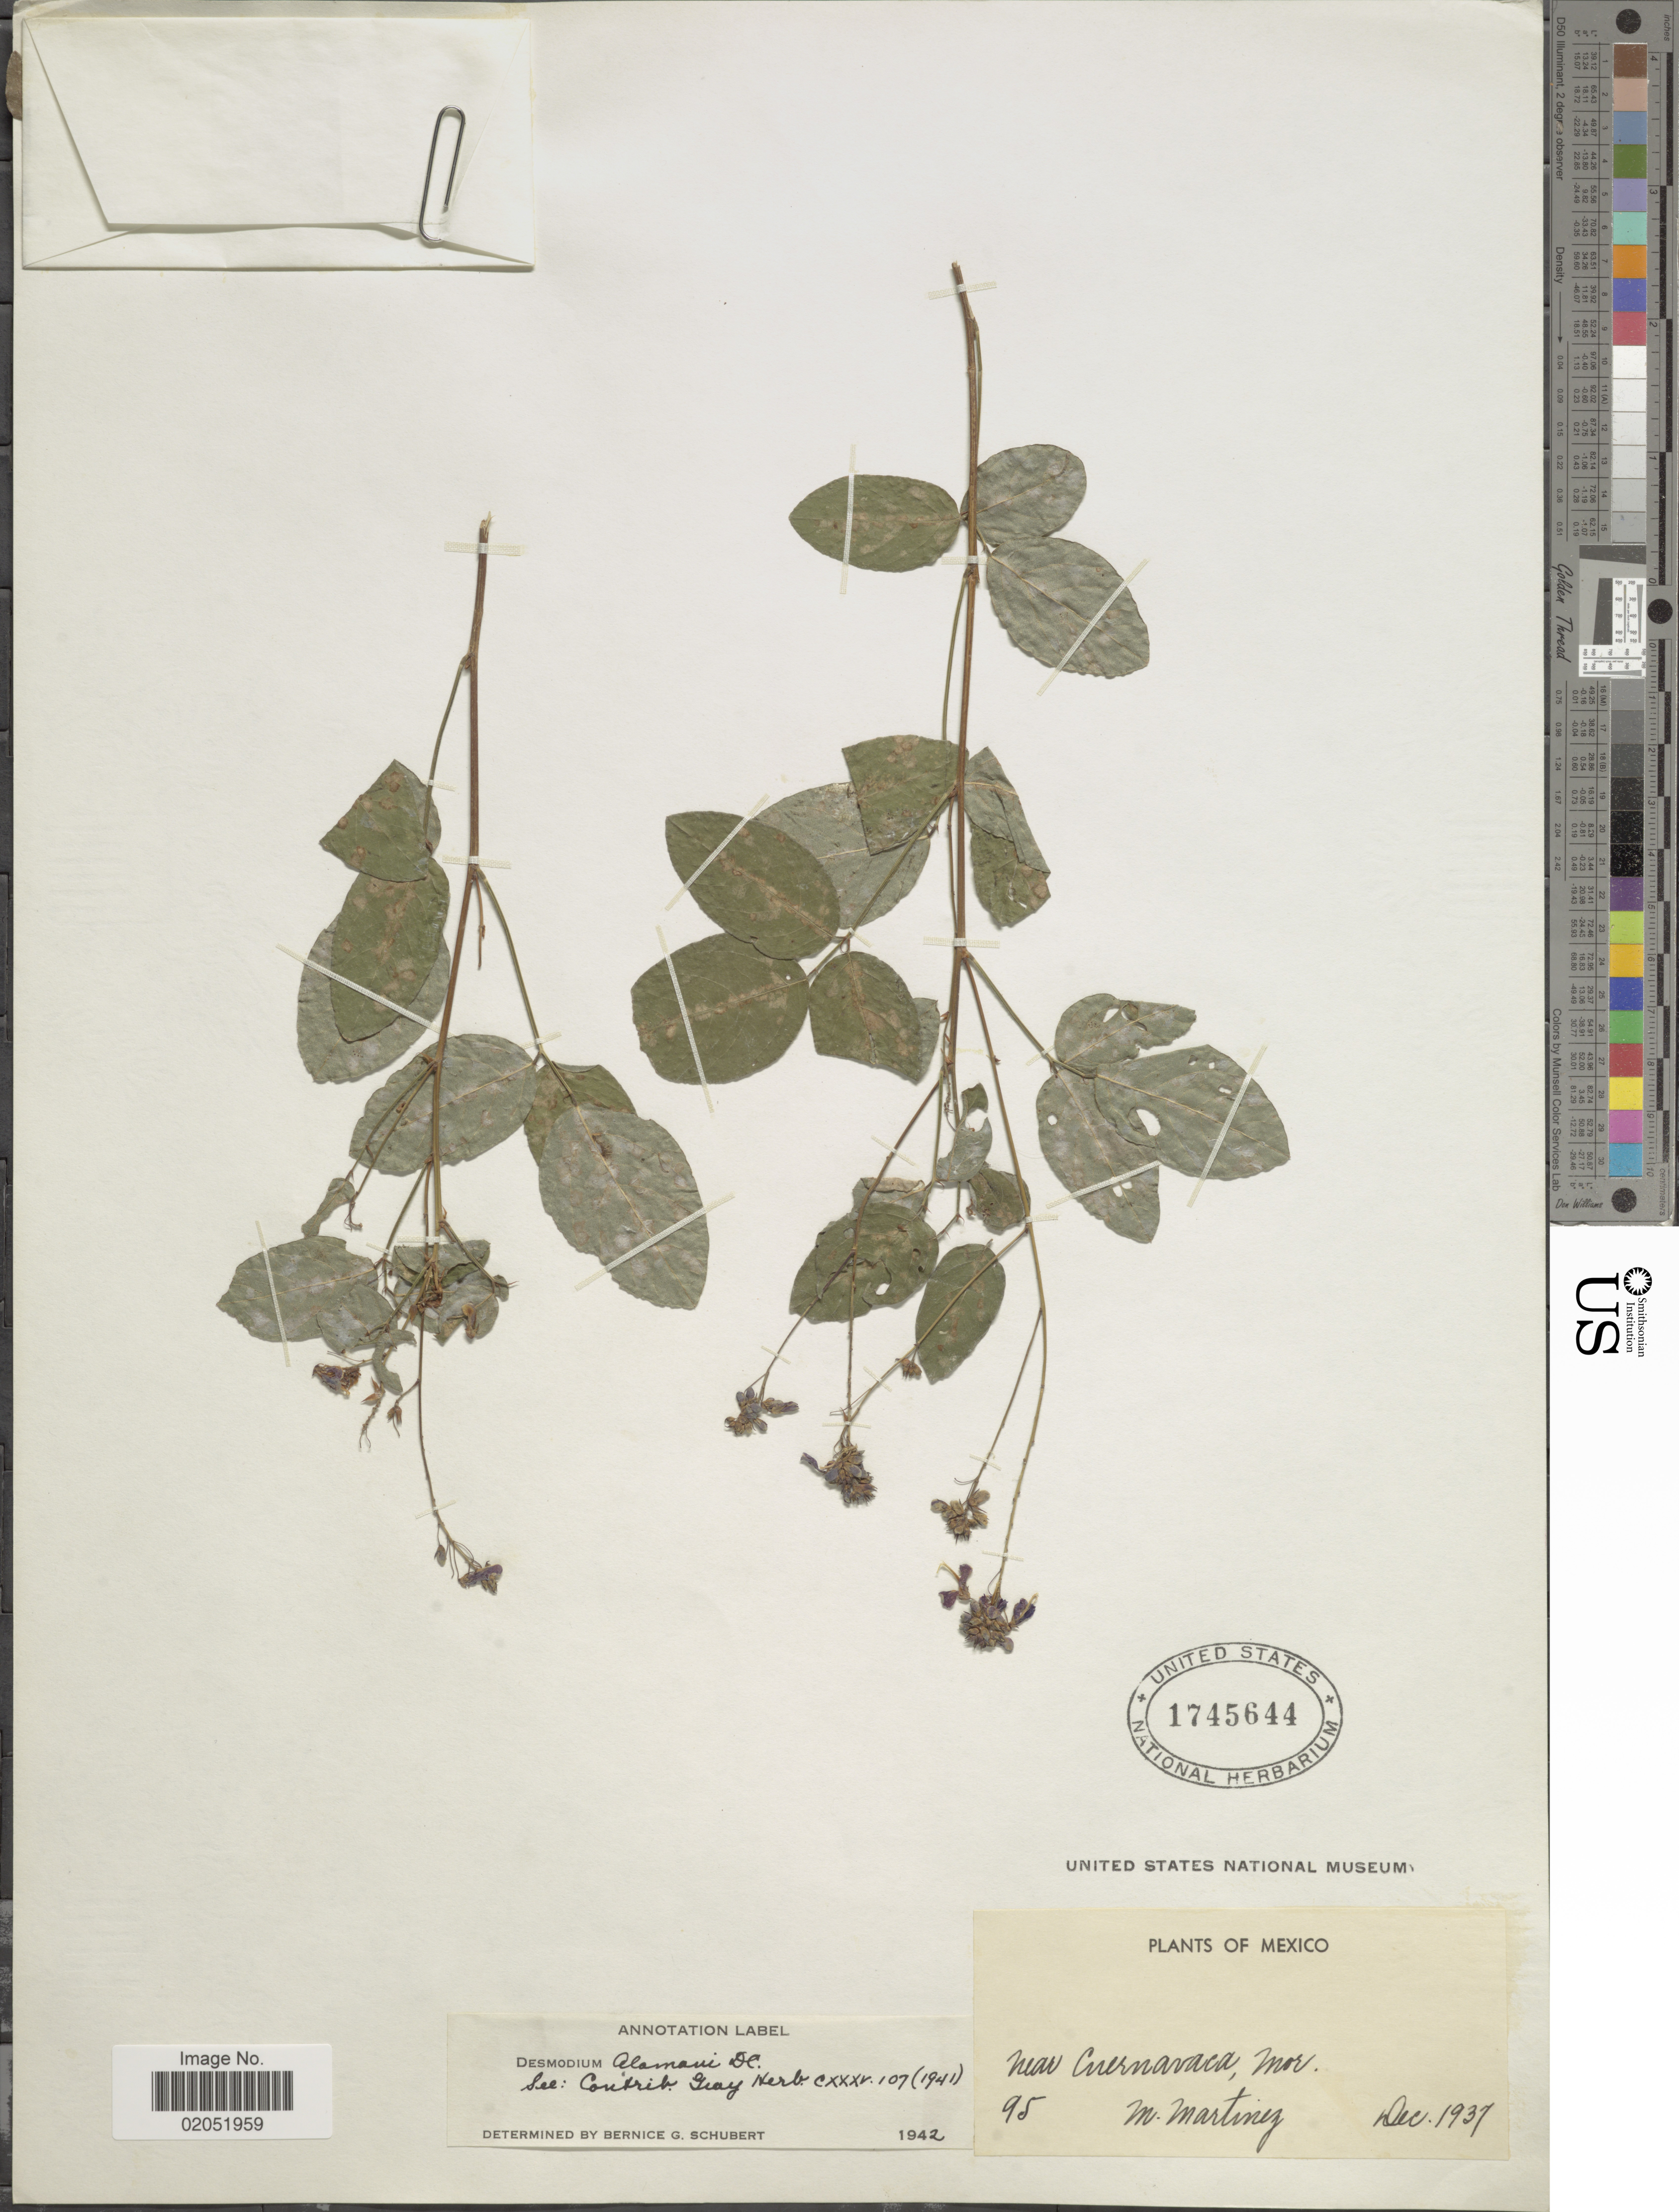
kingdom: Plantae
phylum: Tracheophyta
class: Magnoliopsida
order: Fabales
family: Fabaceae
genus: Desmodium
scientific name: Desmodium alamanii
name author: DC.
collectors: M. Martinez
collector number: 95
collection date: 1937-12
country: Mexico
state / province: Morelos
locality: Near Cuernavaca, Mor.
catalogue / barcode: US 1745644